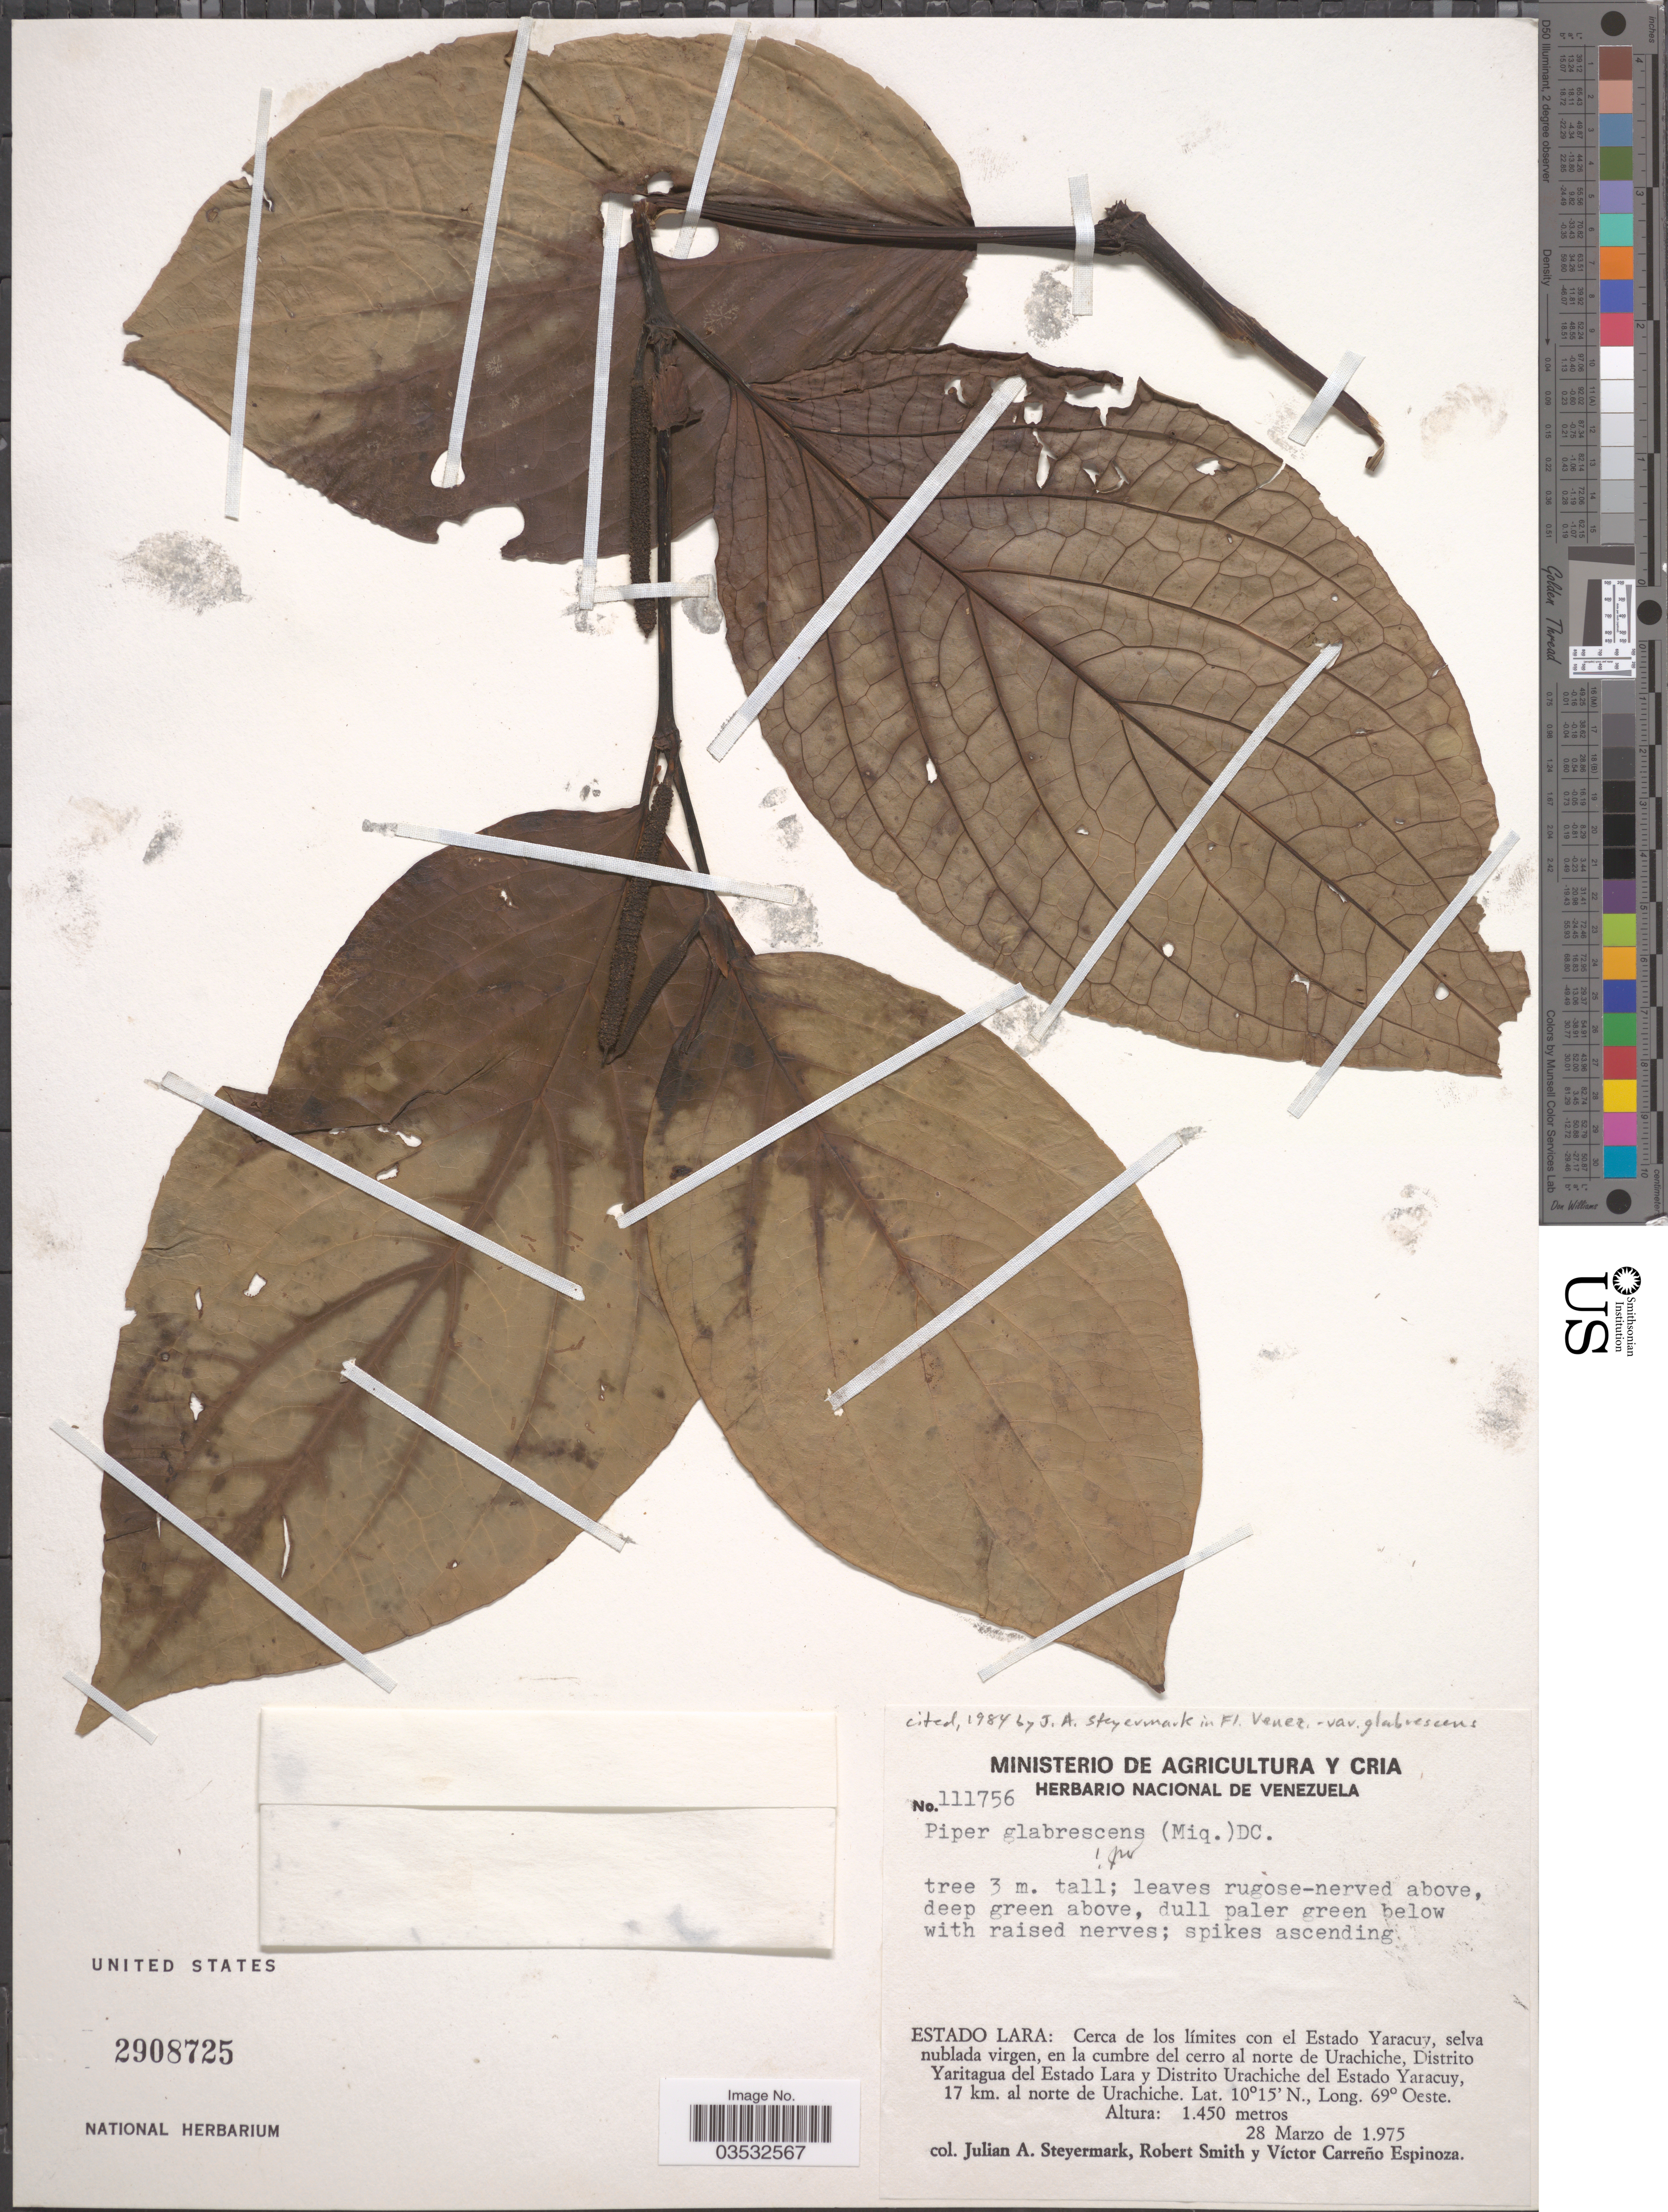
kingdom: Plantae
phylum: Tracheophyta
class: Magnoliopsida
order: Piperales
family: Piperaceae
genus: Piper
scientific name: Piper glabrescens var. glabrescens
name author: (Miq.) C. DC.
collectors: J. Steyermark, R. Smith & V. Carreño E.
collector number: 111756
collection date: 1975-03-28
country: Venezuela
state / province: Lara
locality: Cerca de los límites con el Estado Yaracuy, selva nublada virgen, en la cumbre del cerro al norte de Urachiche, Distrito Yaritagua del Estado Lara y Distrito Urachiche del Estado Yaracuy, 17 km. al norte de Urachich.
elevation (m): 1450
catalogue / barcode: US 2908725